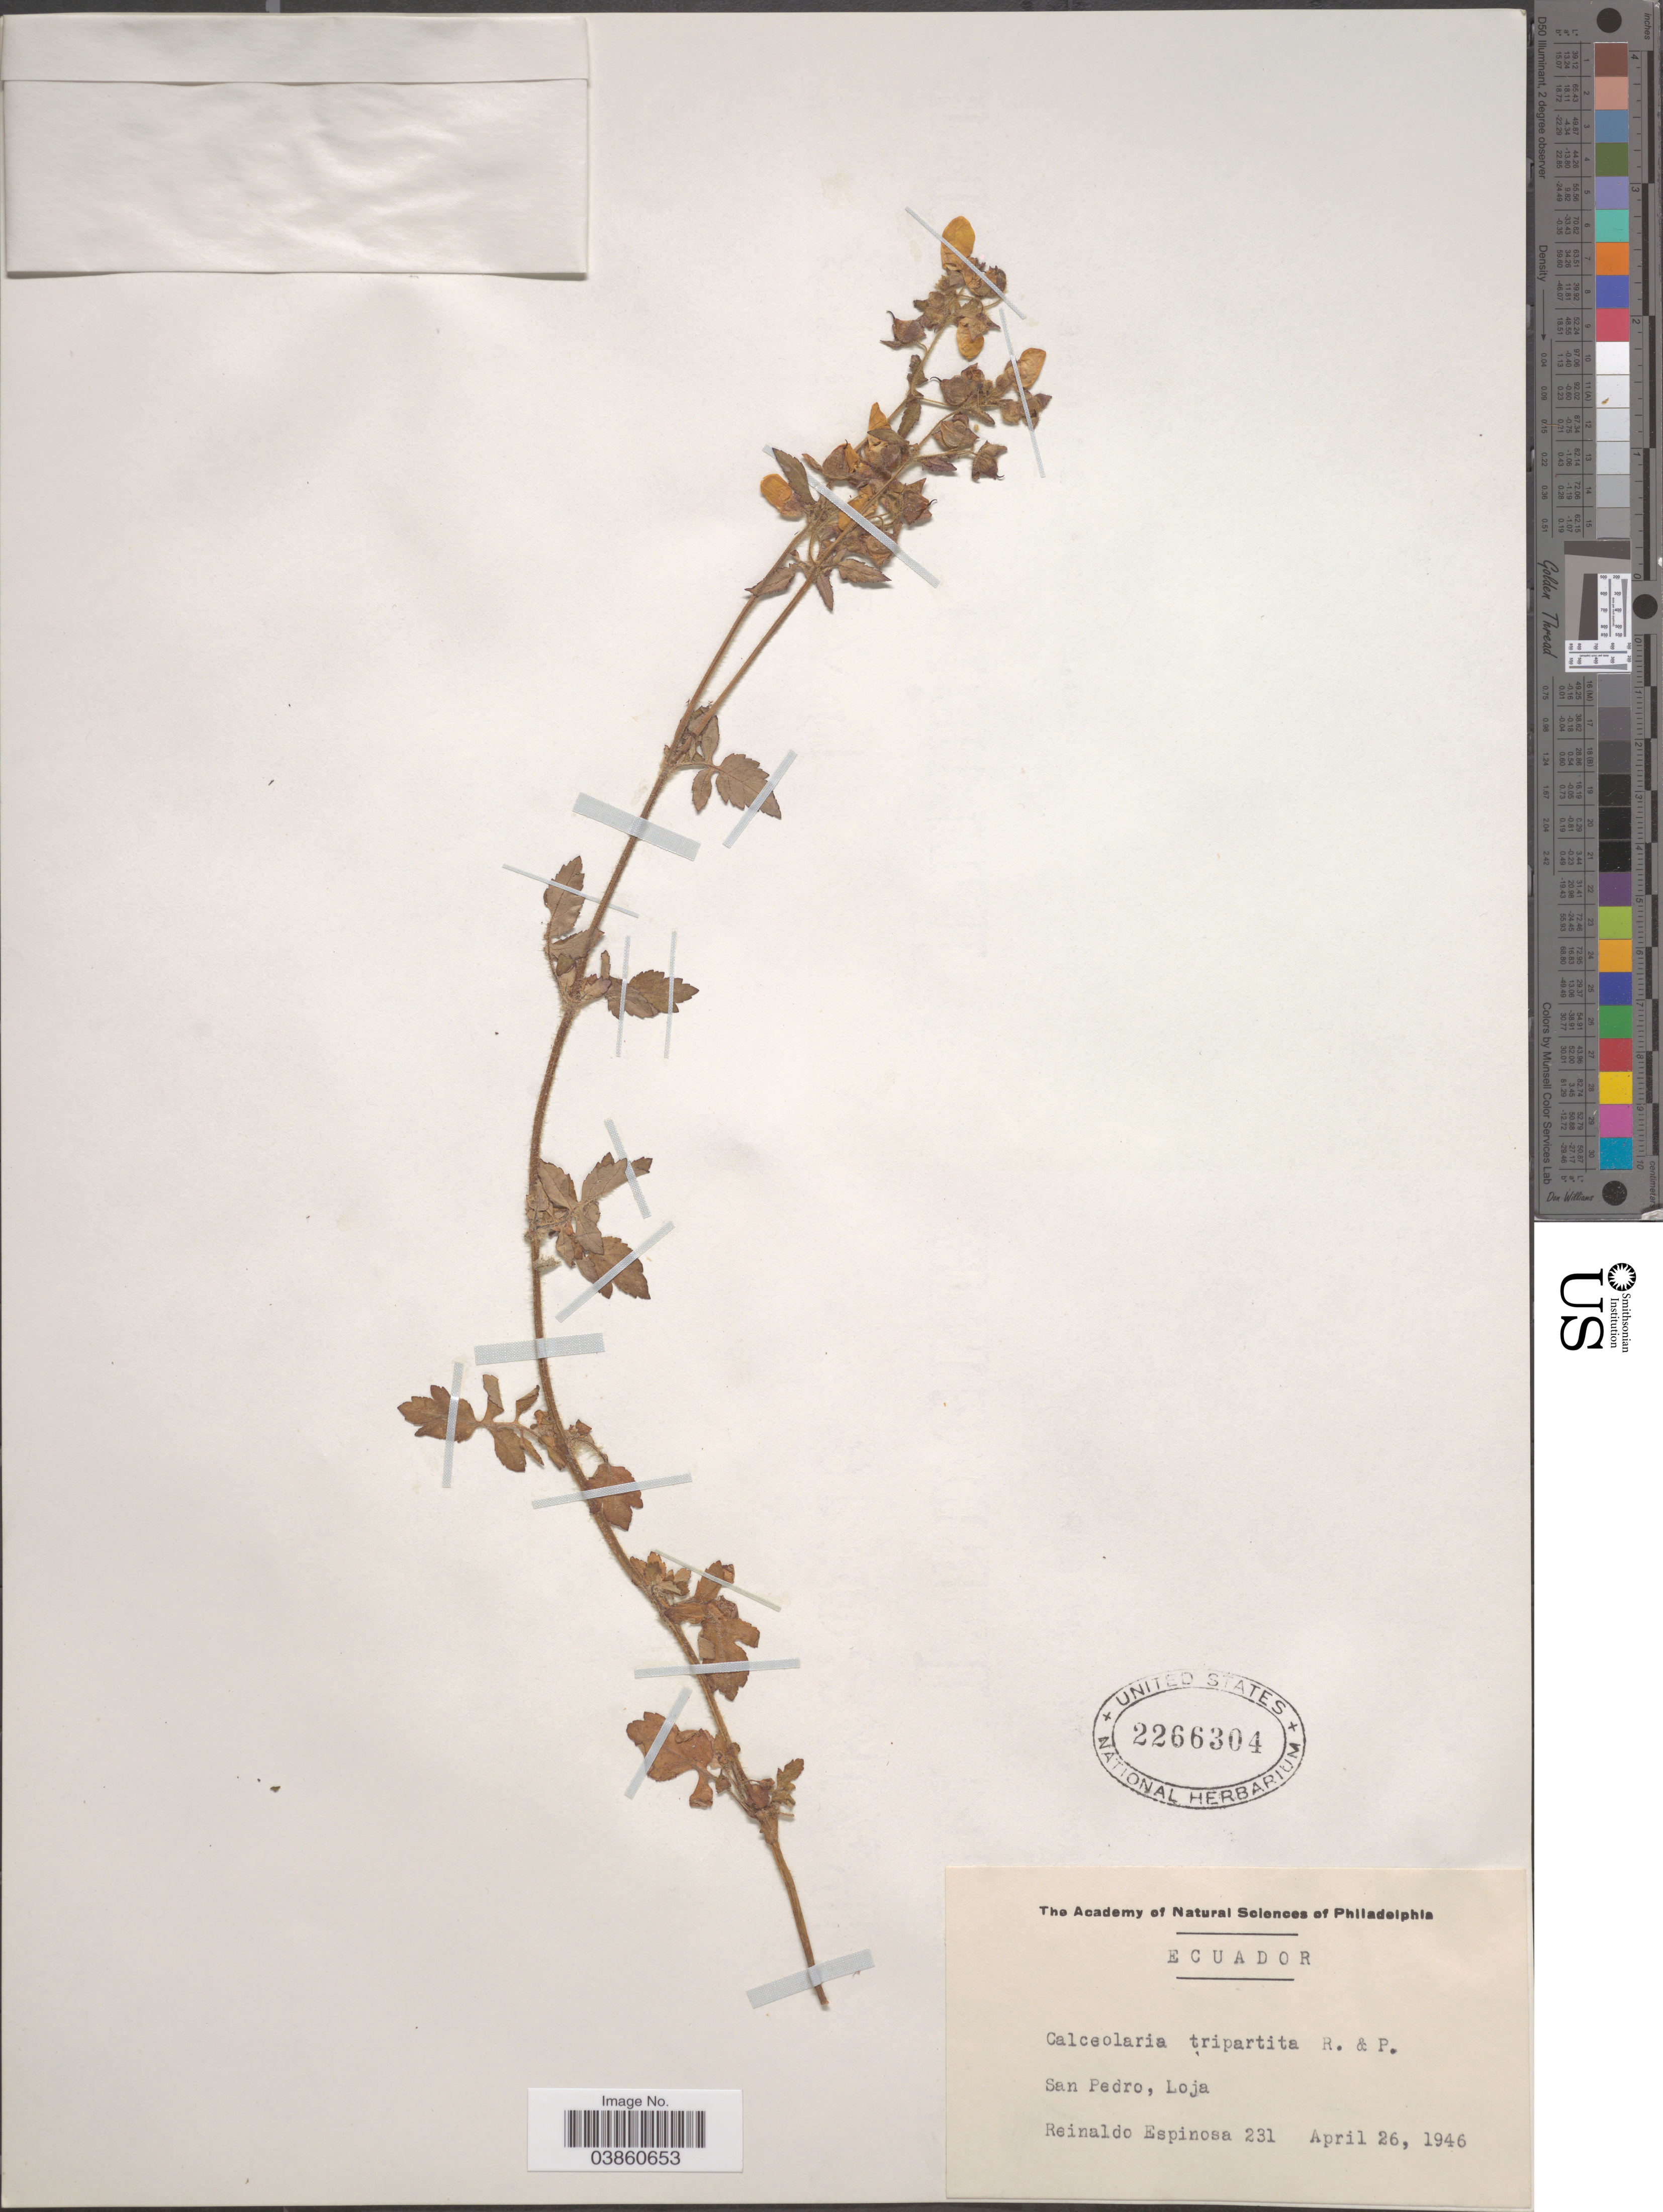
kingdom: Plantae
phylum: Tracheophyta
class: Magnoliopsida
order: Lamiales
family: Calceolariaceae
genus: Calceolaria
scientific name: Calceolaria tripartita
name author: Ruiz & Pav.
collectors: R. Espinosa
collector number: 231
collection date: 1946-04-26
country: Ecuador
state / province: Loja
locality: San Pedro.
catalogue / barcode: US 2266304